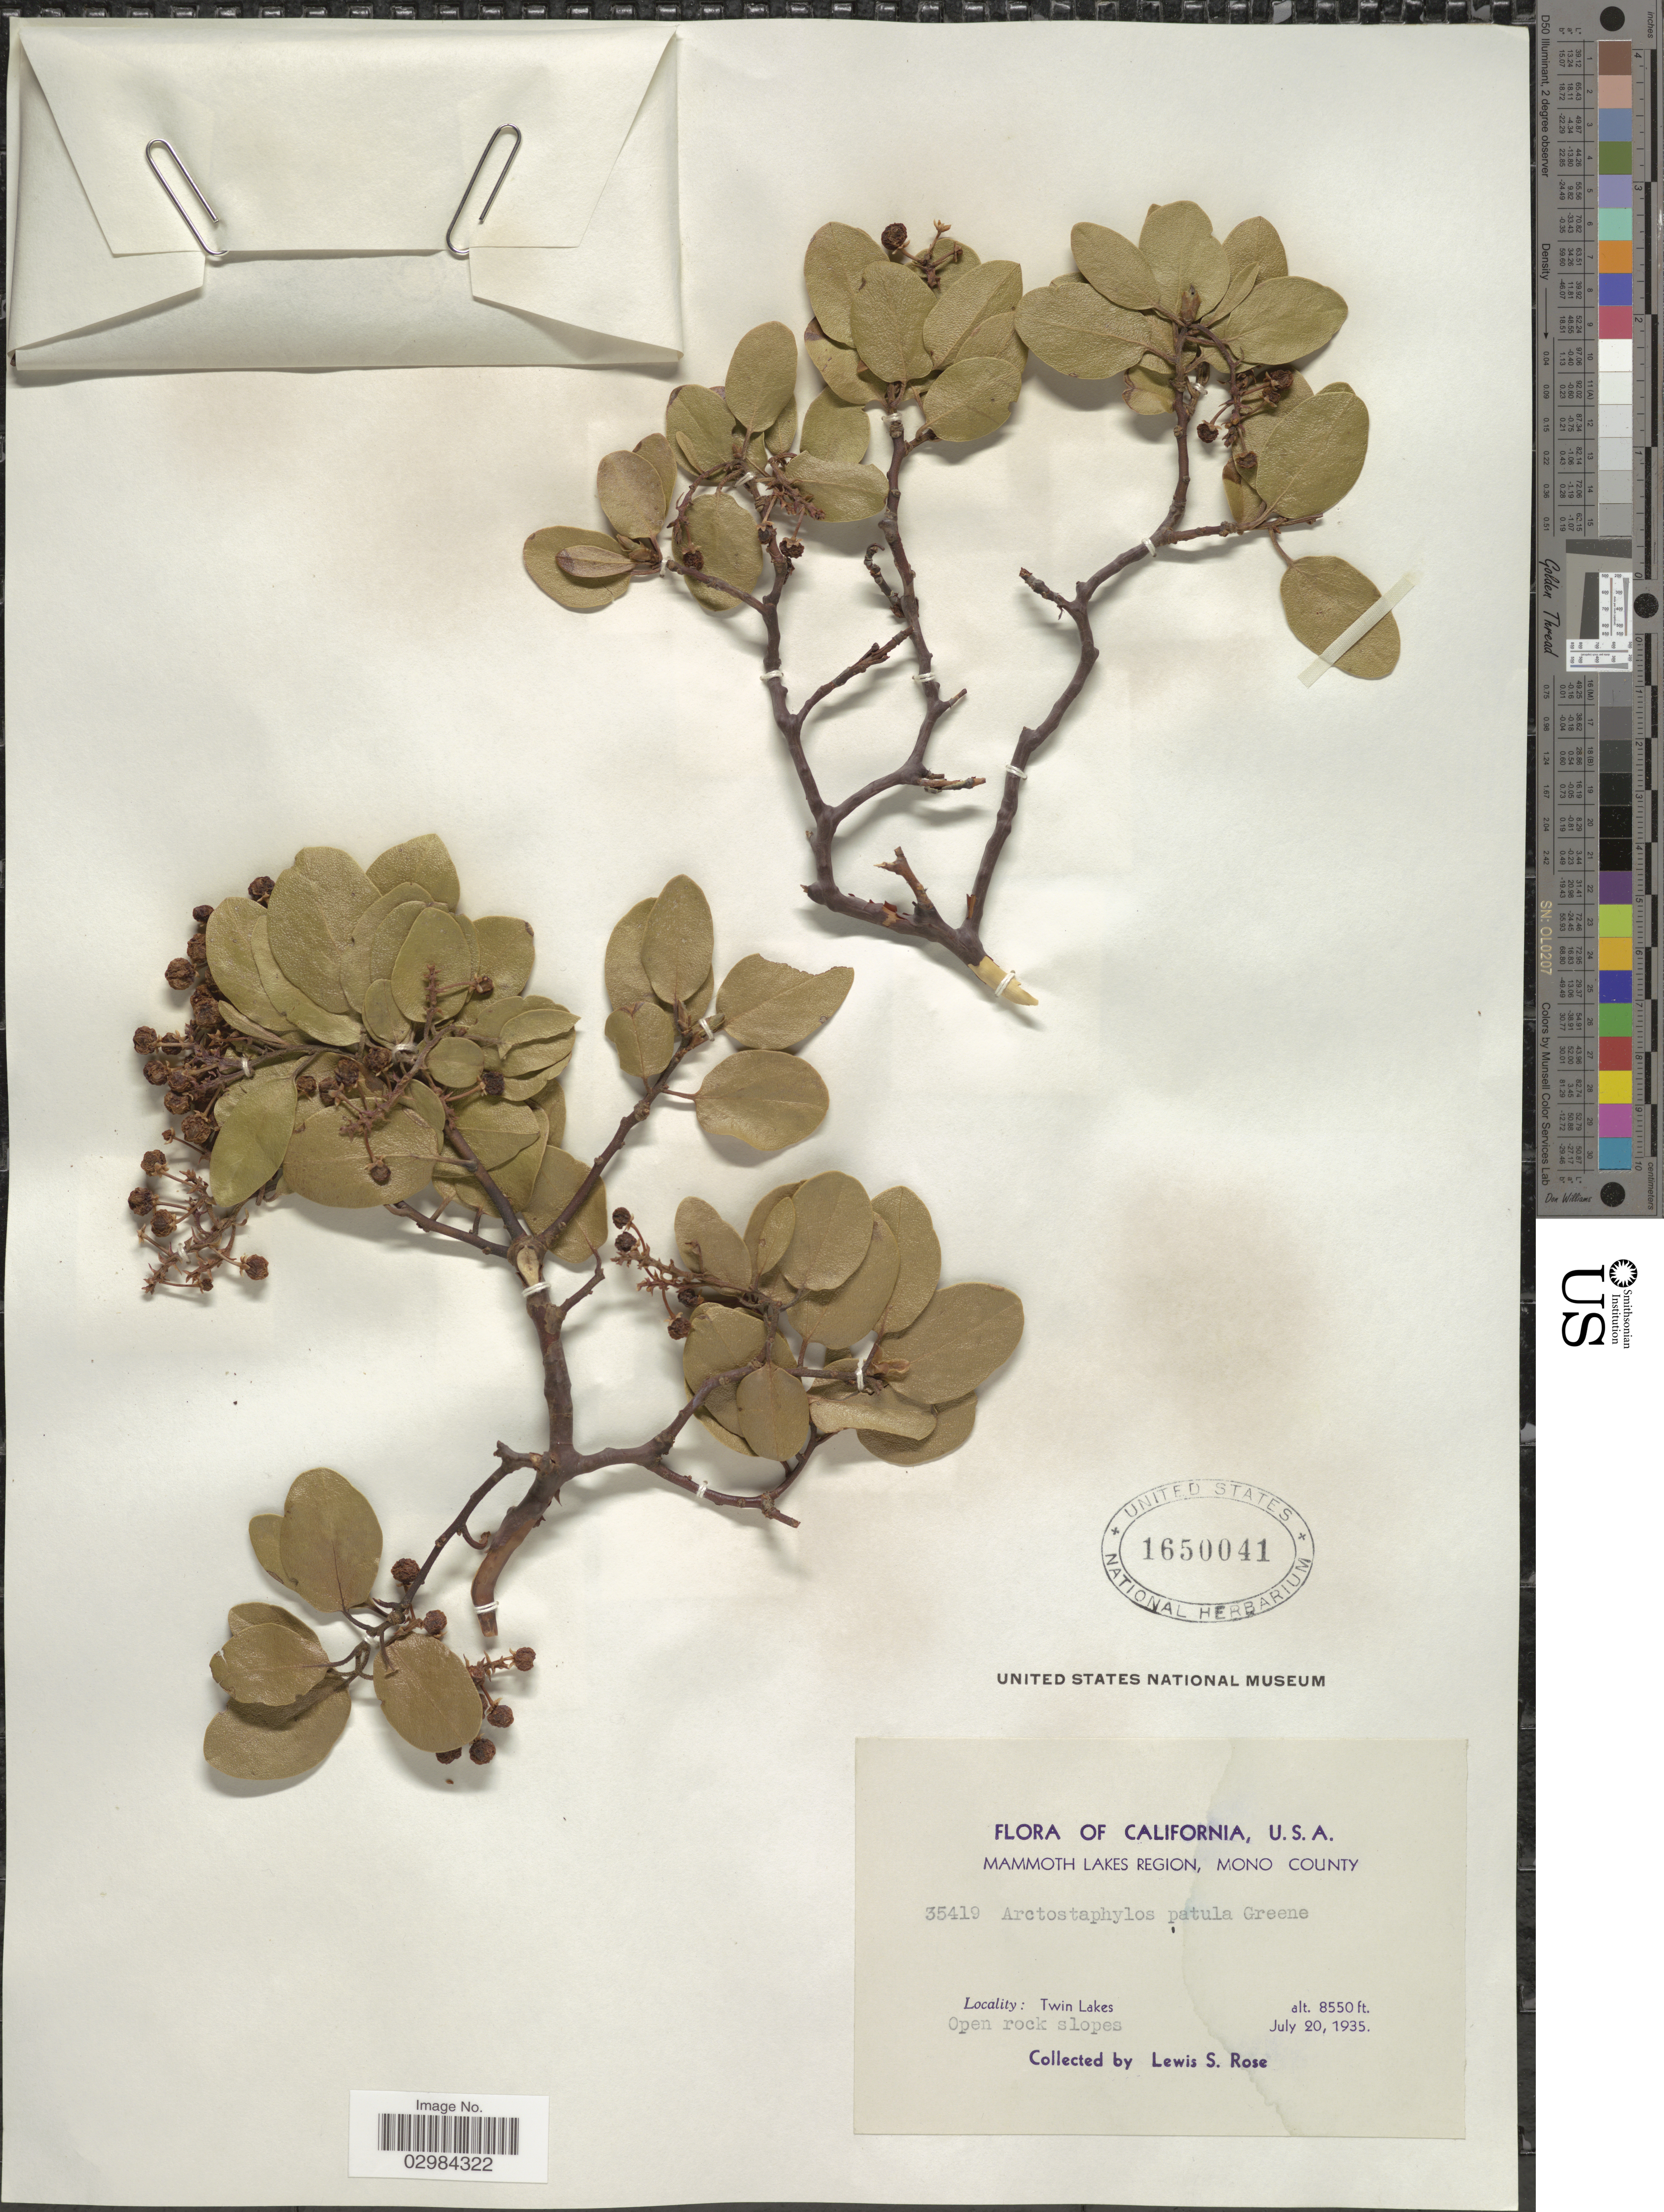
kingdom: Plantae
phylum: Tracheophyta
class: Magnoliopsida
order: Ericales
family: Ericaceae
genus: Arctostaphylos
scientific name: Arctostaphylos patula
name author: Greene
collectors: L. S. Rose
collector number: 35419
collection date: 1935-07-20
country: United States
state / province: California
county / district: Mono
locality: Mammoth Lakes Region, Mono County, Twin Lakes.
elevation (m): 2606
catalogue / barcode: US 1650041